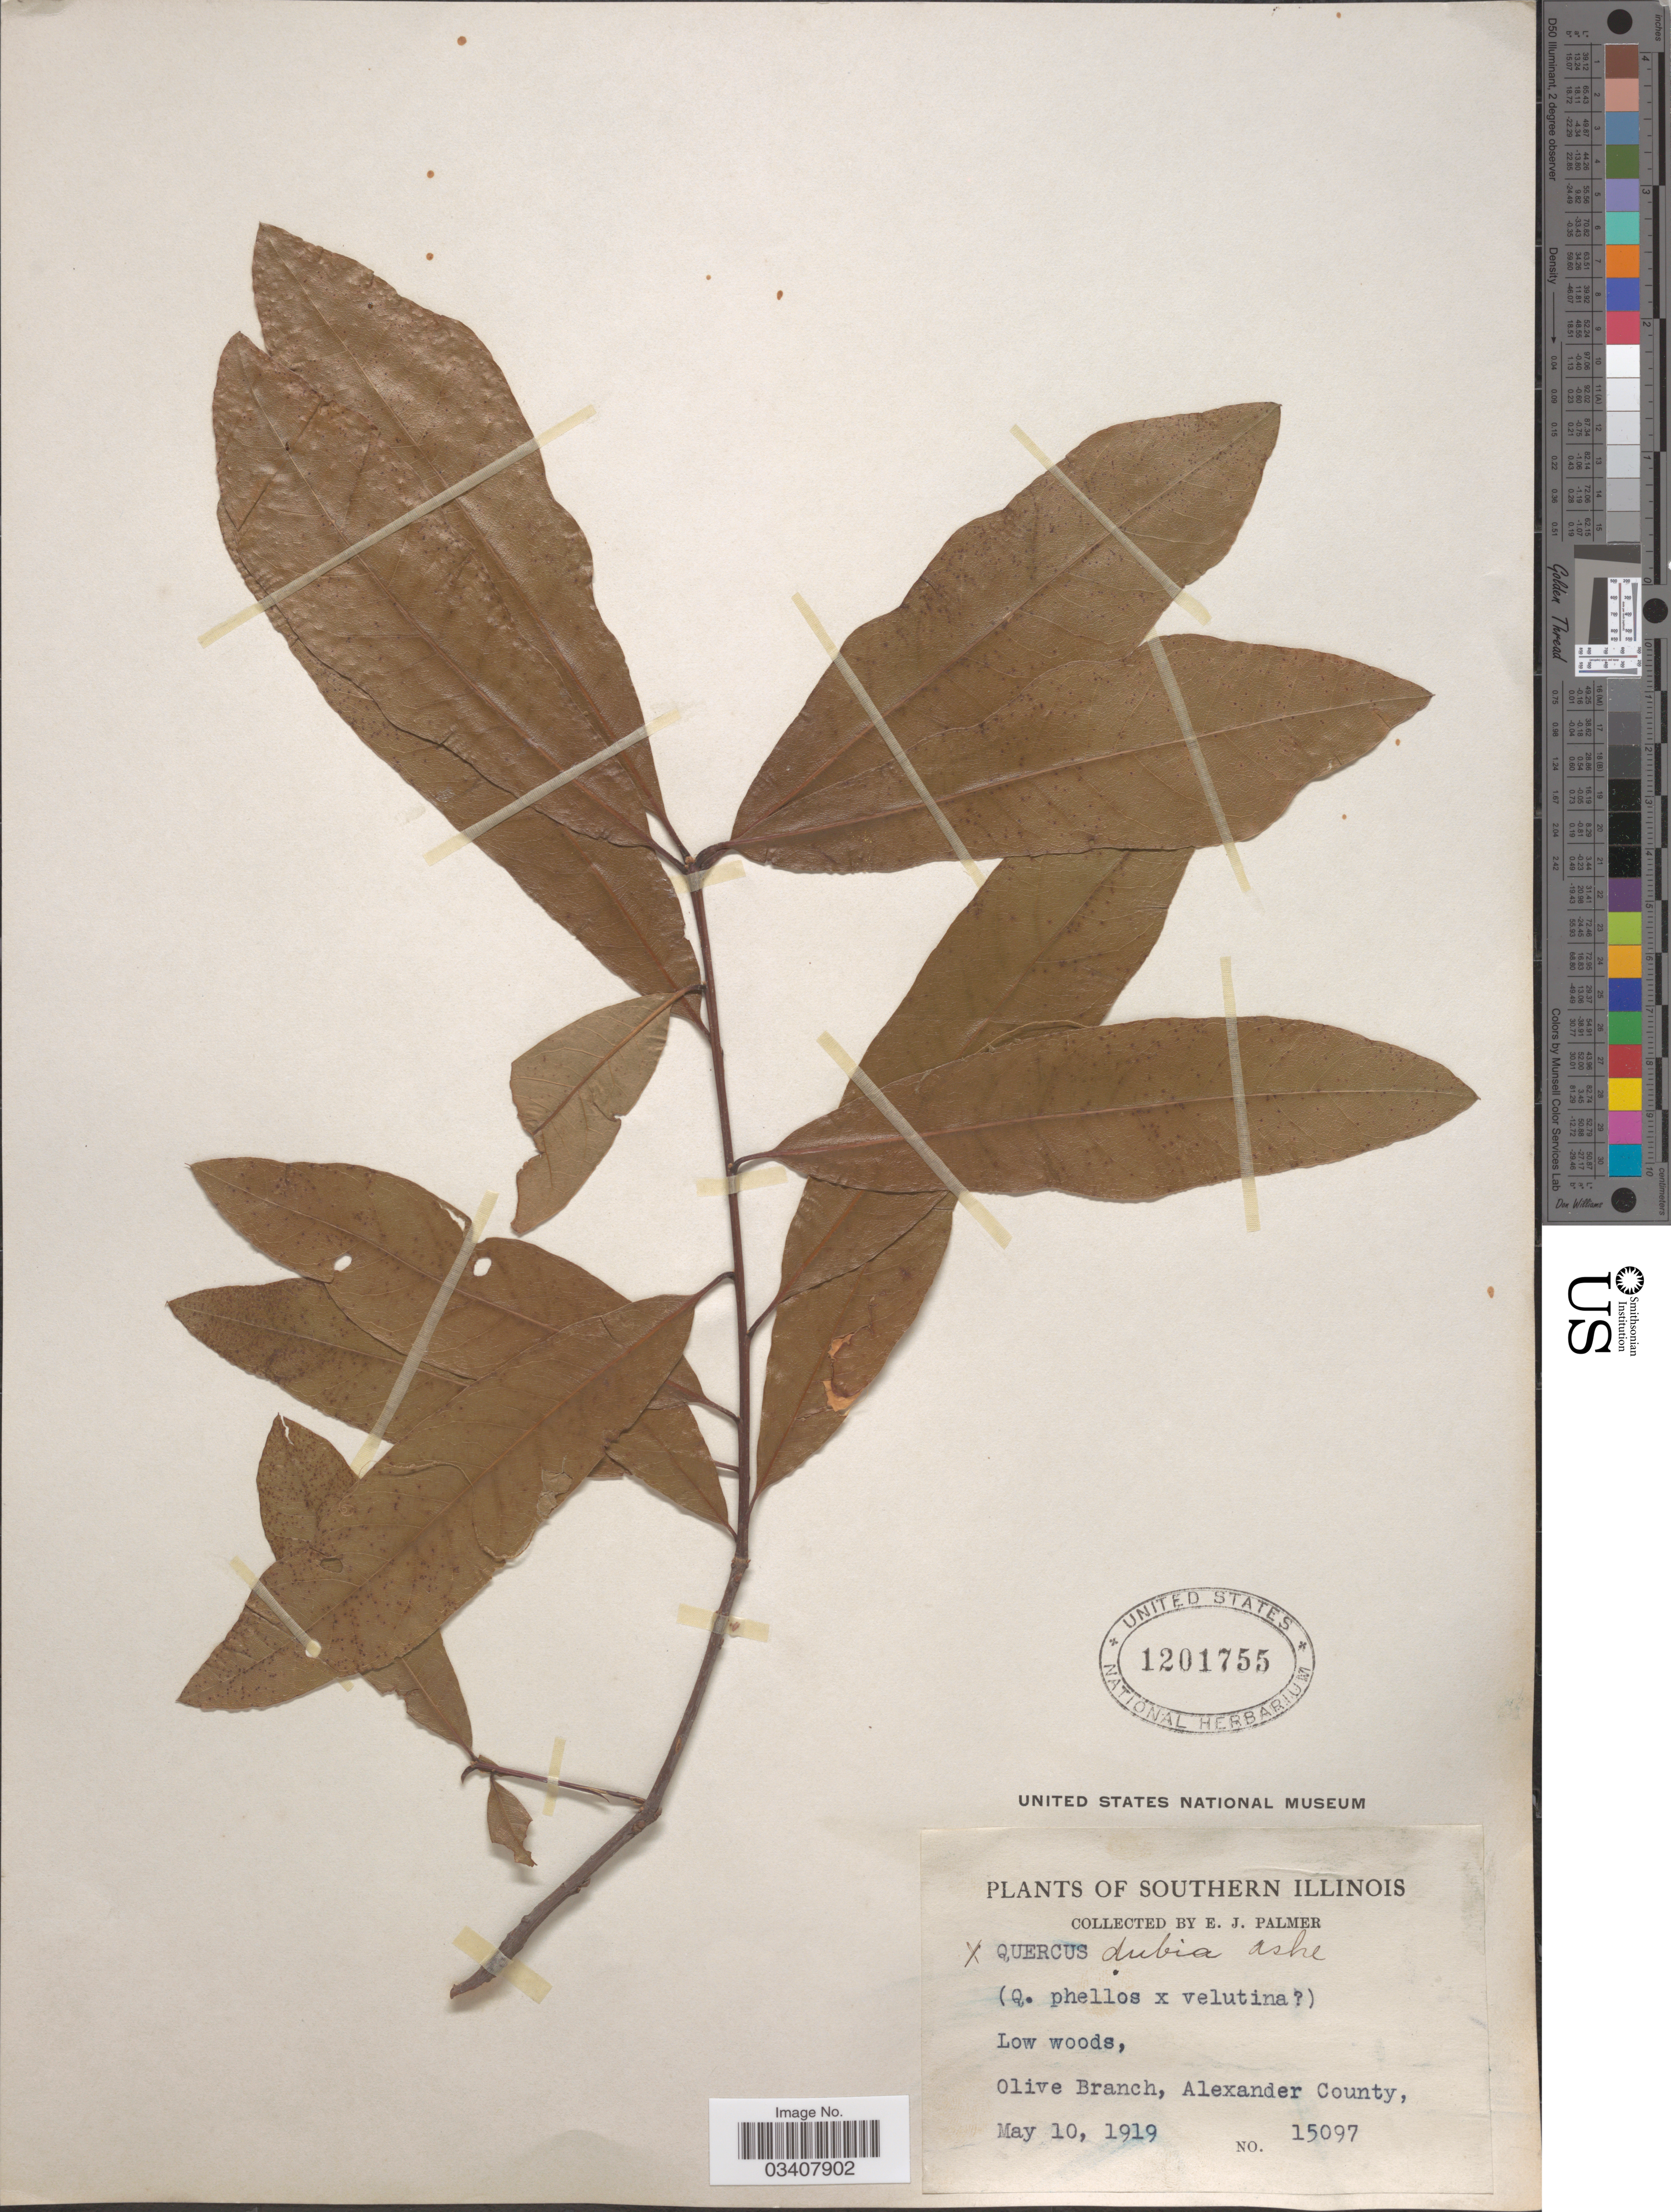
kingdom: Plantae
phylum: Tracheophyta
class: Magnoliopsida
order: Fagales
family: Fagaceae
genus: Quercus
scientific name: Quercus dubia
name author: Lindl. ex Wall.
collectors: E. J. Palmer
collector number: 15097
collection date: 1919-05-10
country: United States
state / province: Illinois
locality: Southern Illinois. Low woods, Olive Branch, Alexander County.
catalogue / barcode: US 1201755